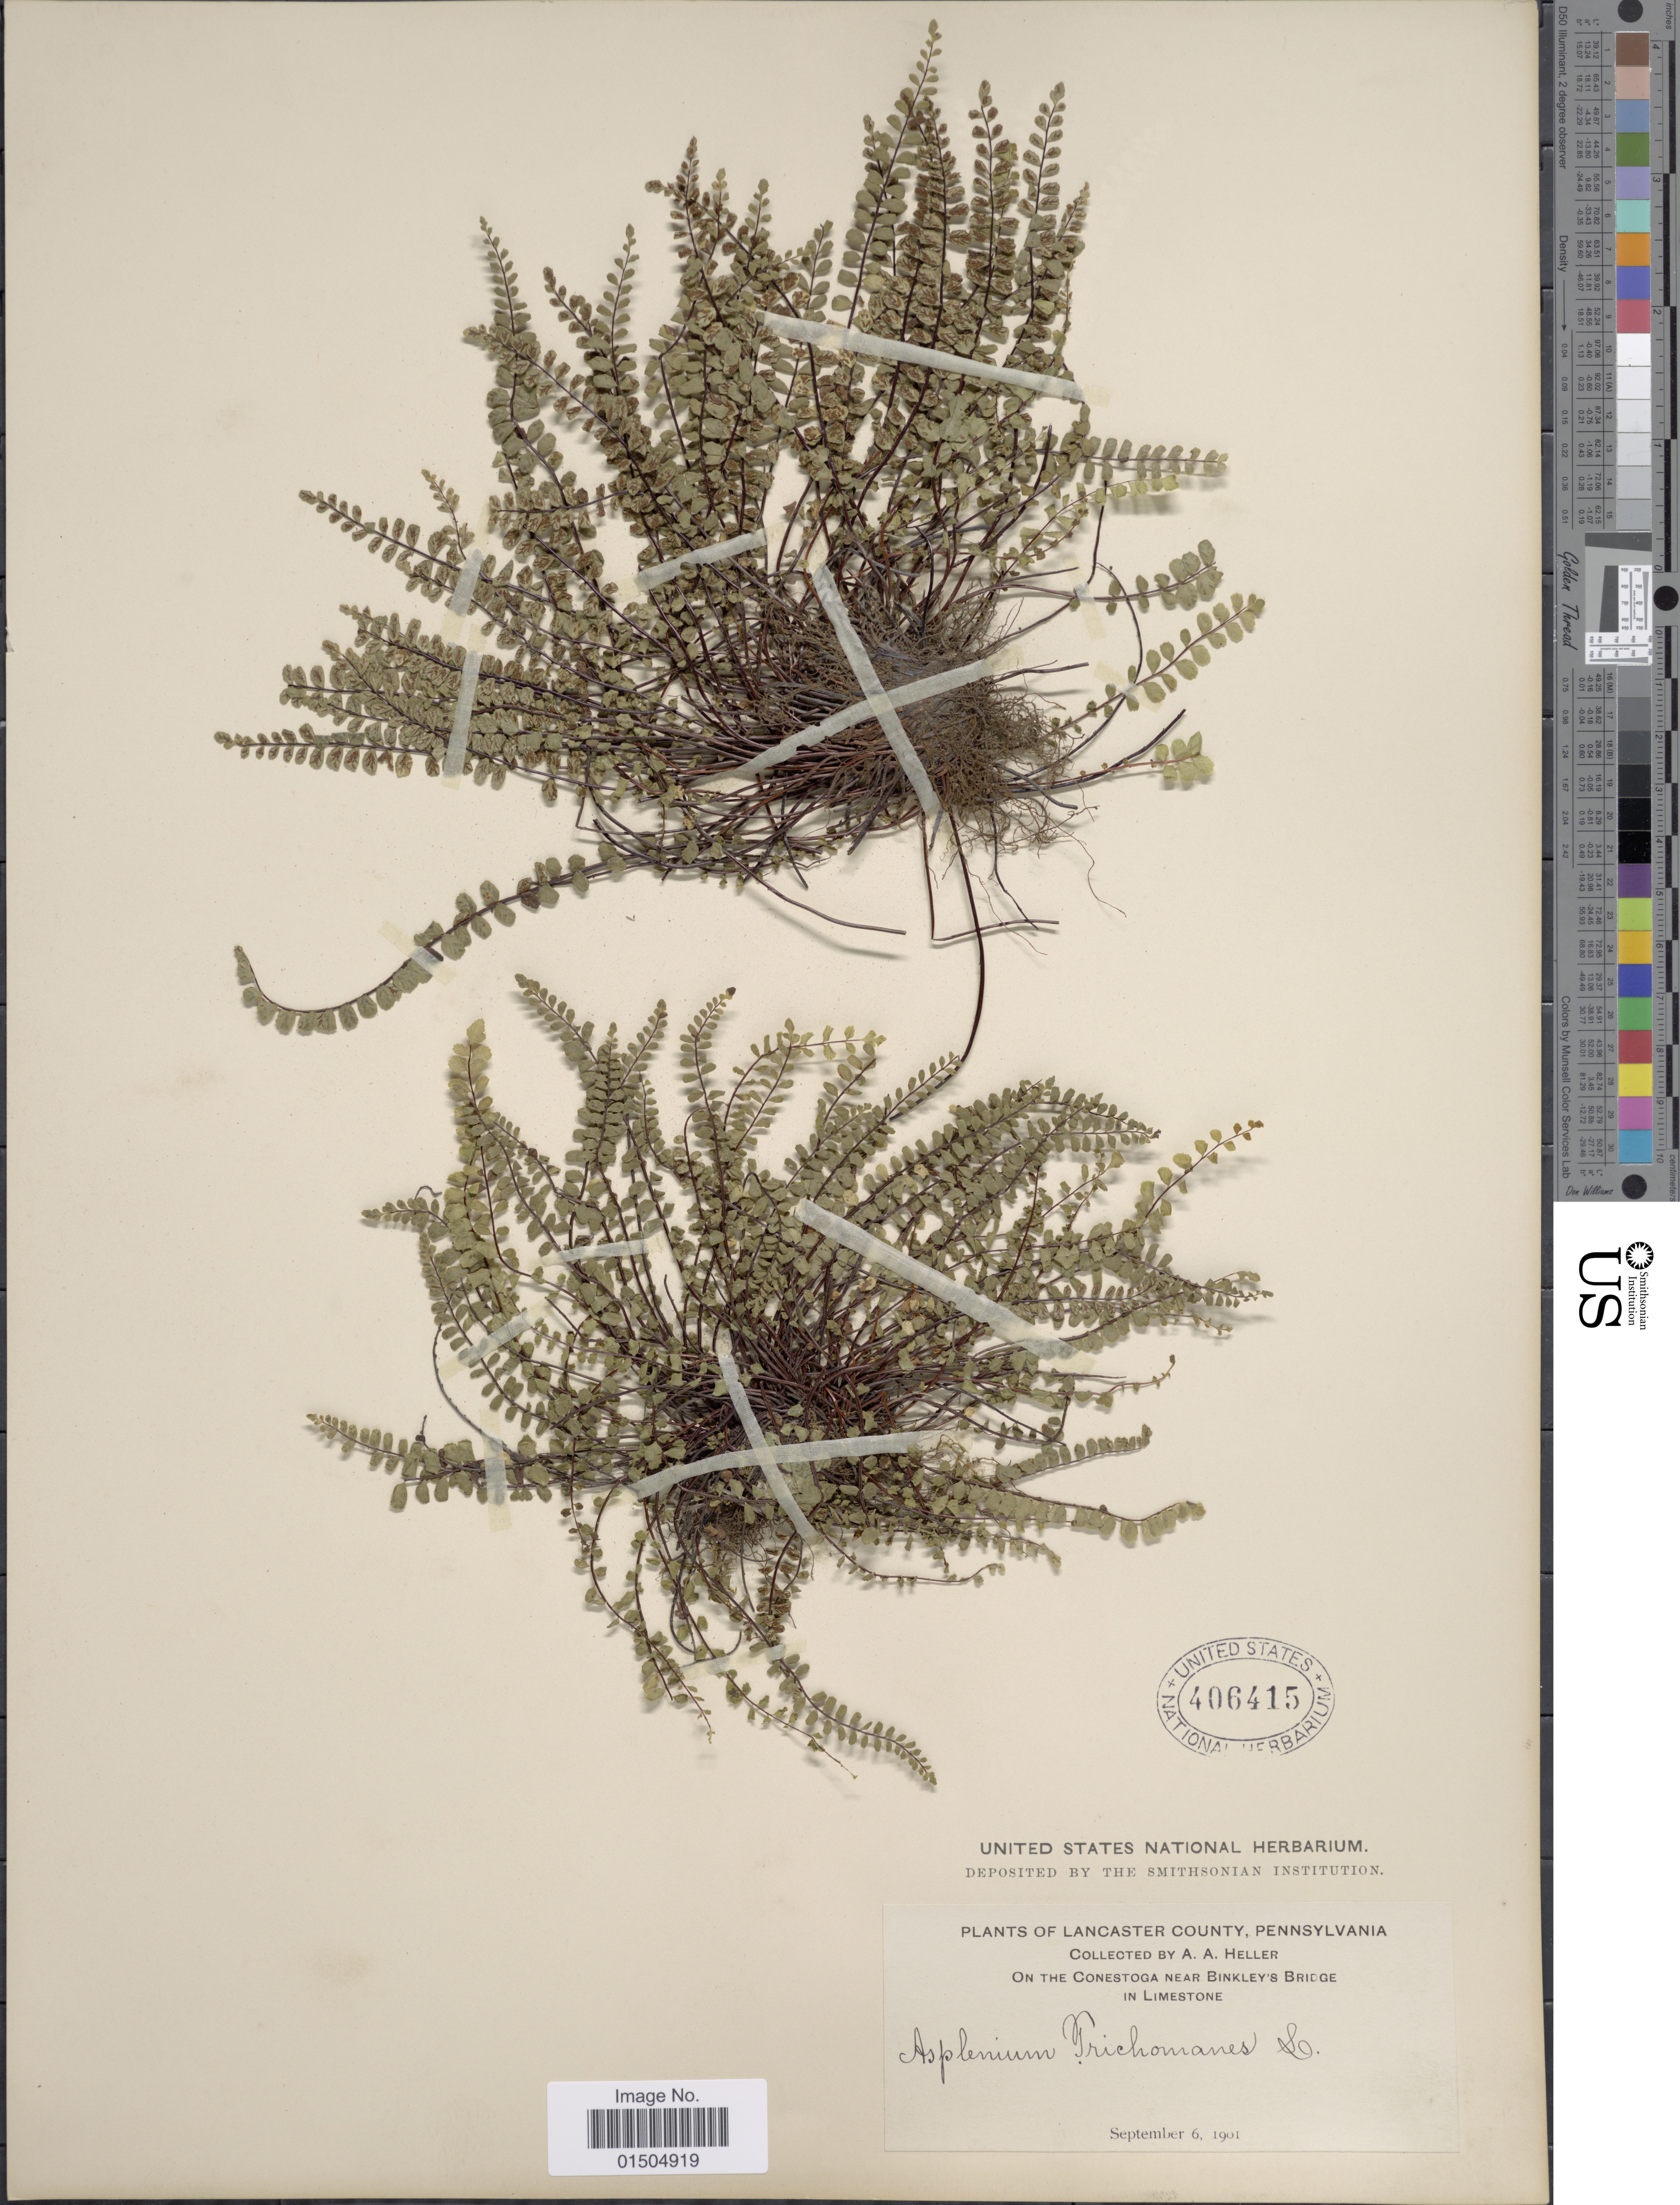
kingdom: Plantae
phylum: Tracheophyta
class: Polypodiopsida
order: Polypodiales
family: Aspleniaceae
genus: Asplenium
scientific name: Asplenium trichomanes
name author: L.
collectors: A. A. Heller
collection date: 1901-09-06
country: United States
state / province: Pennsylvania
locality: Lancaster County. On the Conestoga near Binkley's Bridge in Limestone.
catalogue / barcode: US 406415